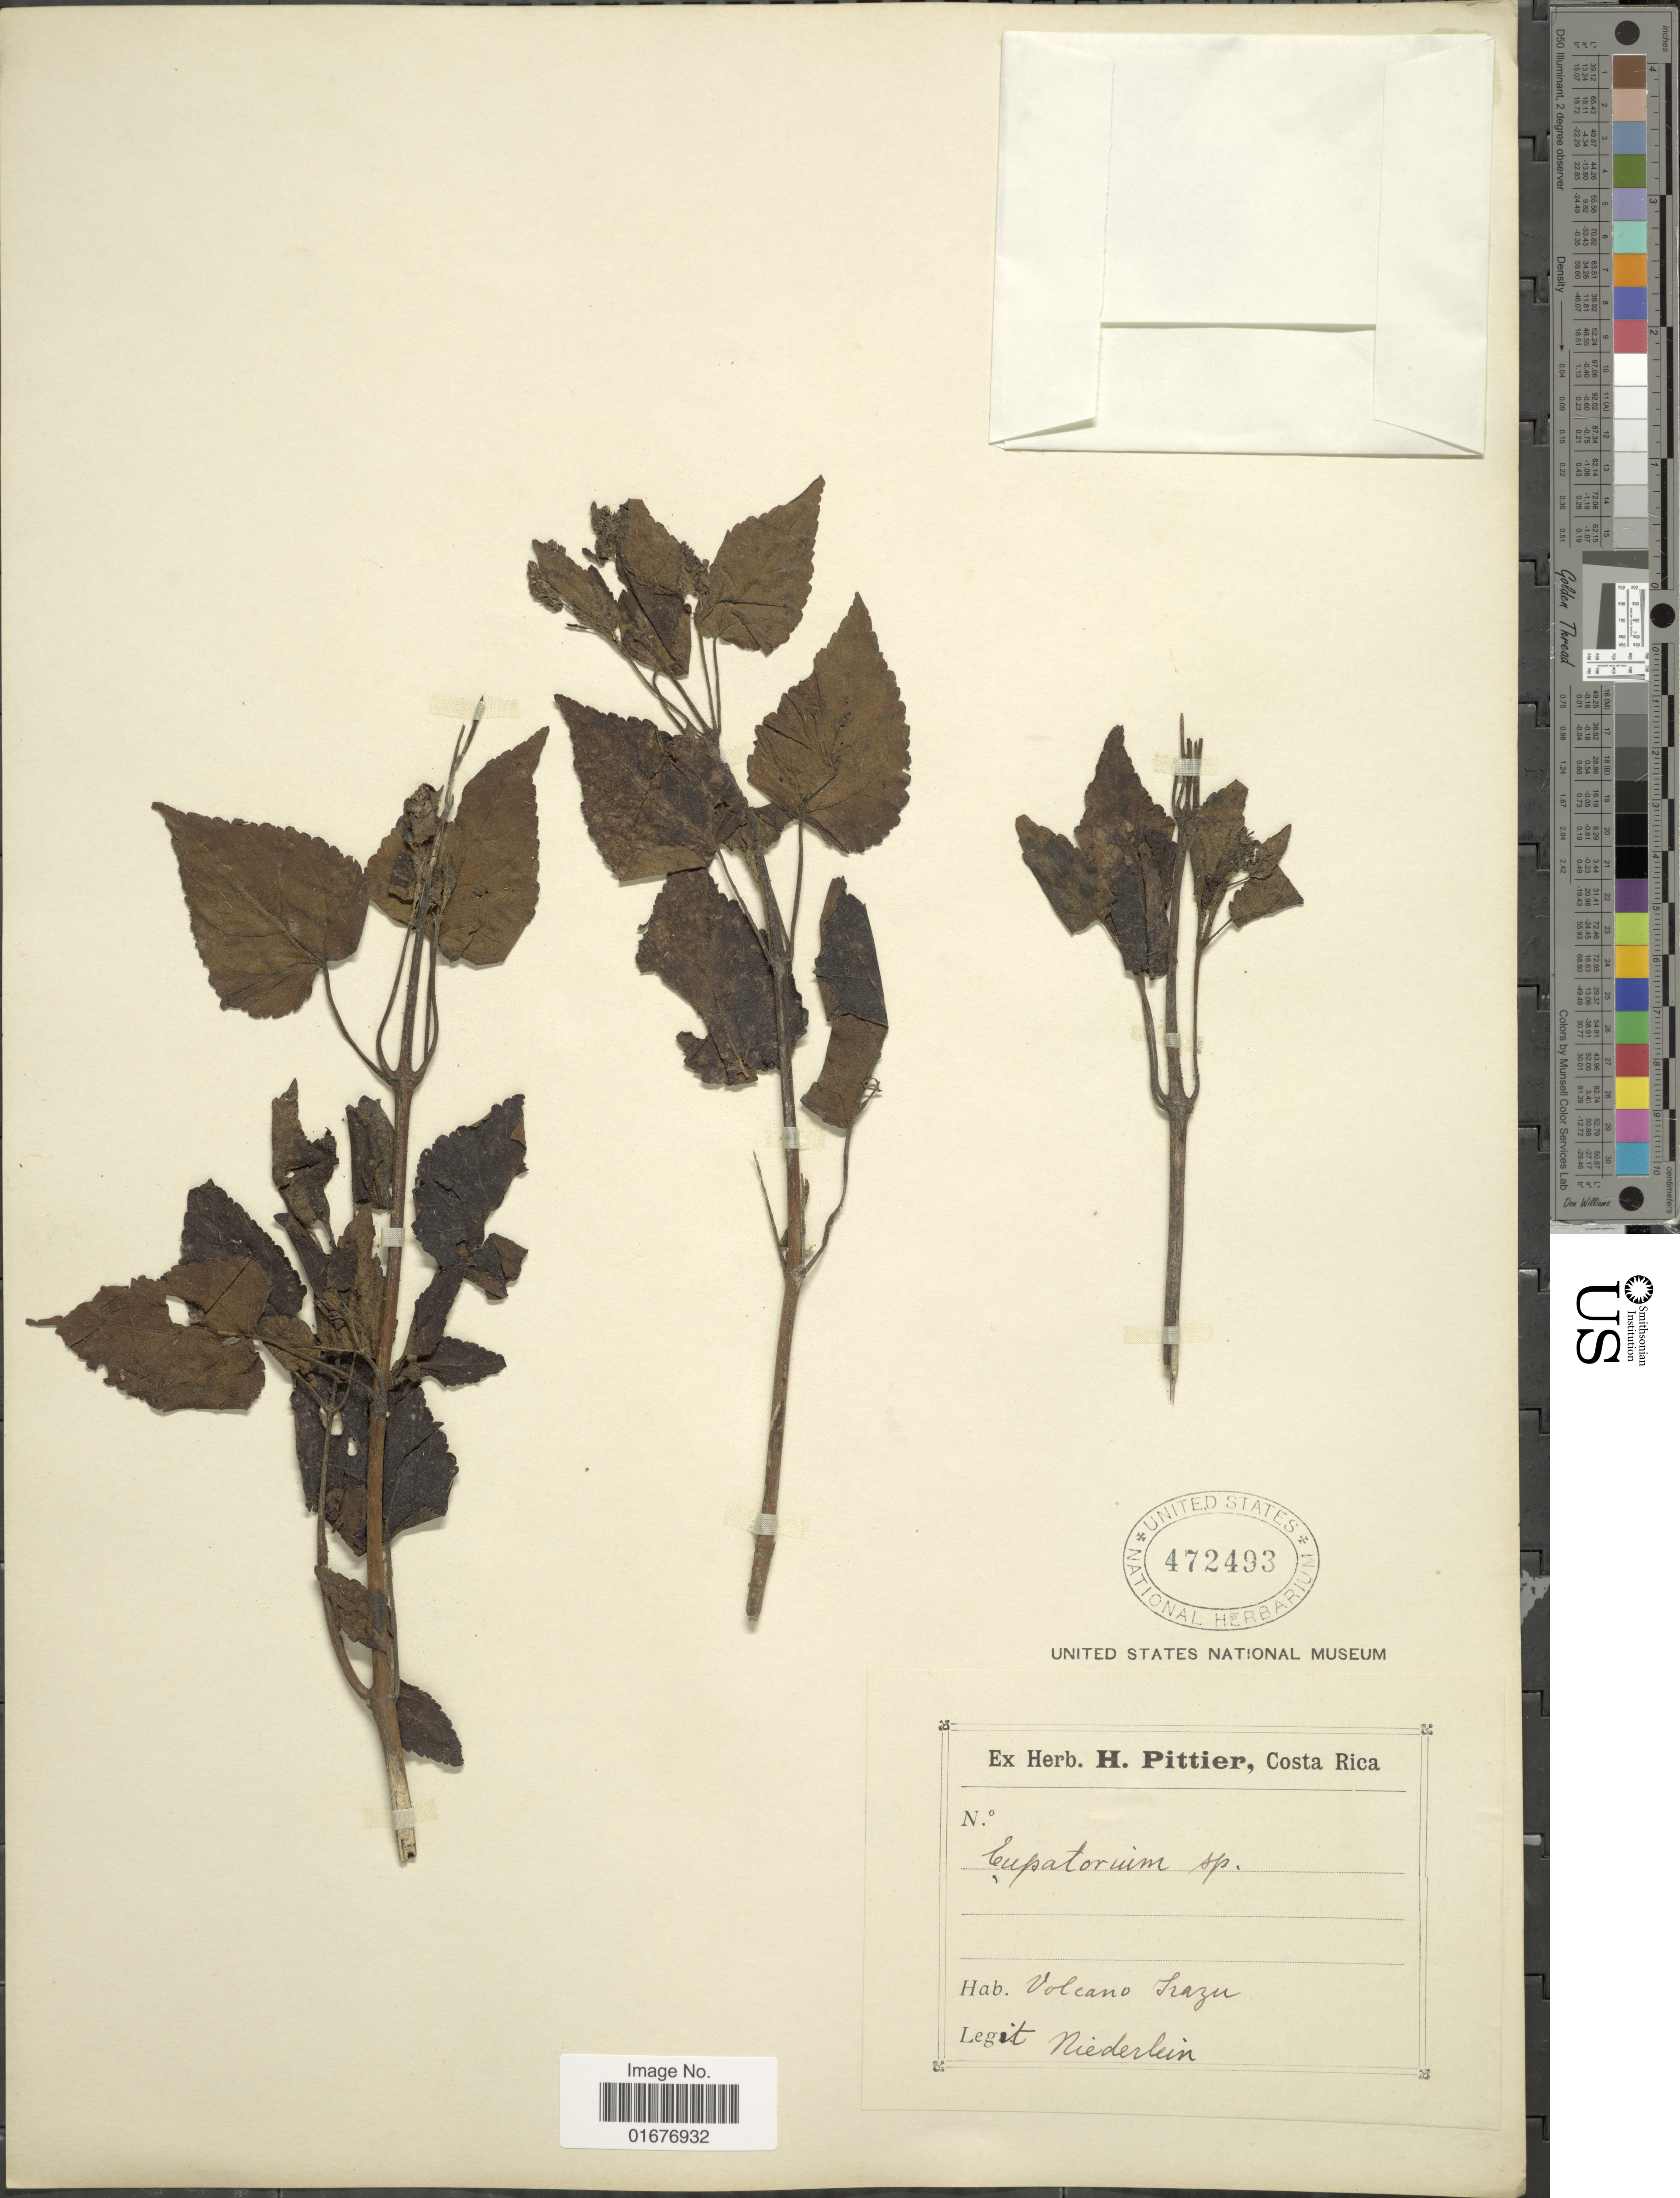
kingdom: Plantae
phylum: Tracheophyta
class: Magnoliopsida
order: Asterales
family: Asteraceae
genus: Ageratina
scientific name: Ageratina subcordata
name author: (Benth. ex Oerst.) R.M. King & H. Rob.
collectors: Niederlein, --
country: Costa Rica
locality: Volcano Irazu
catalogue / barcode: US 472493